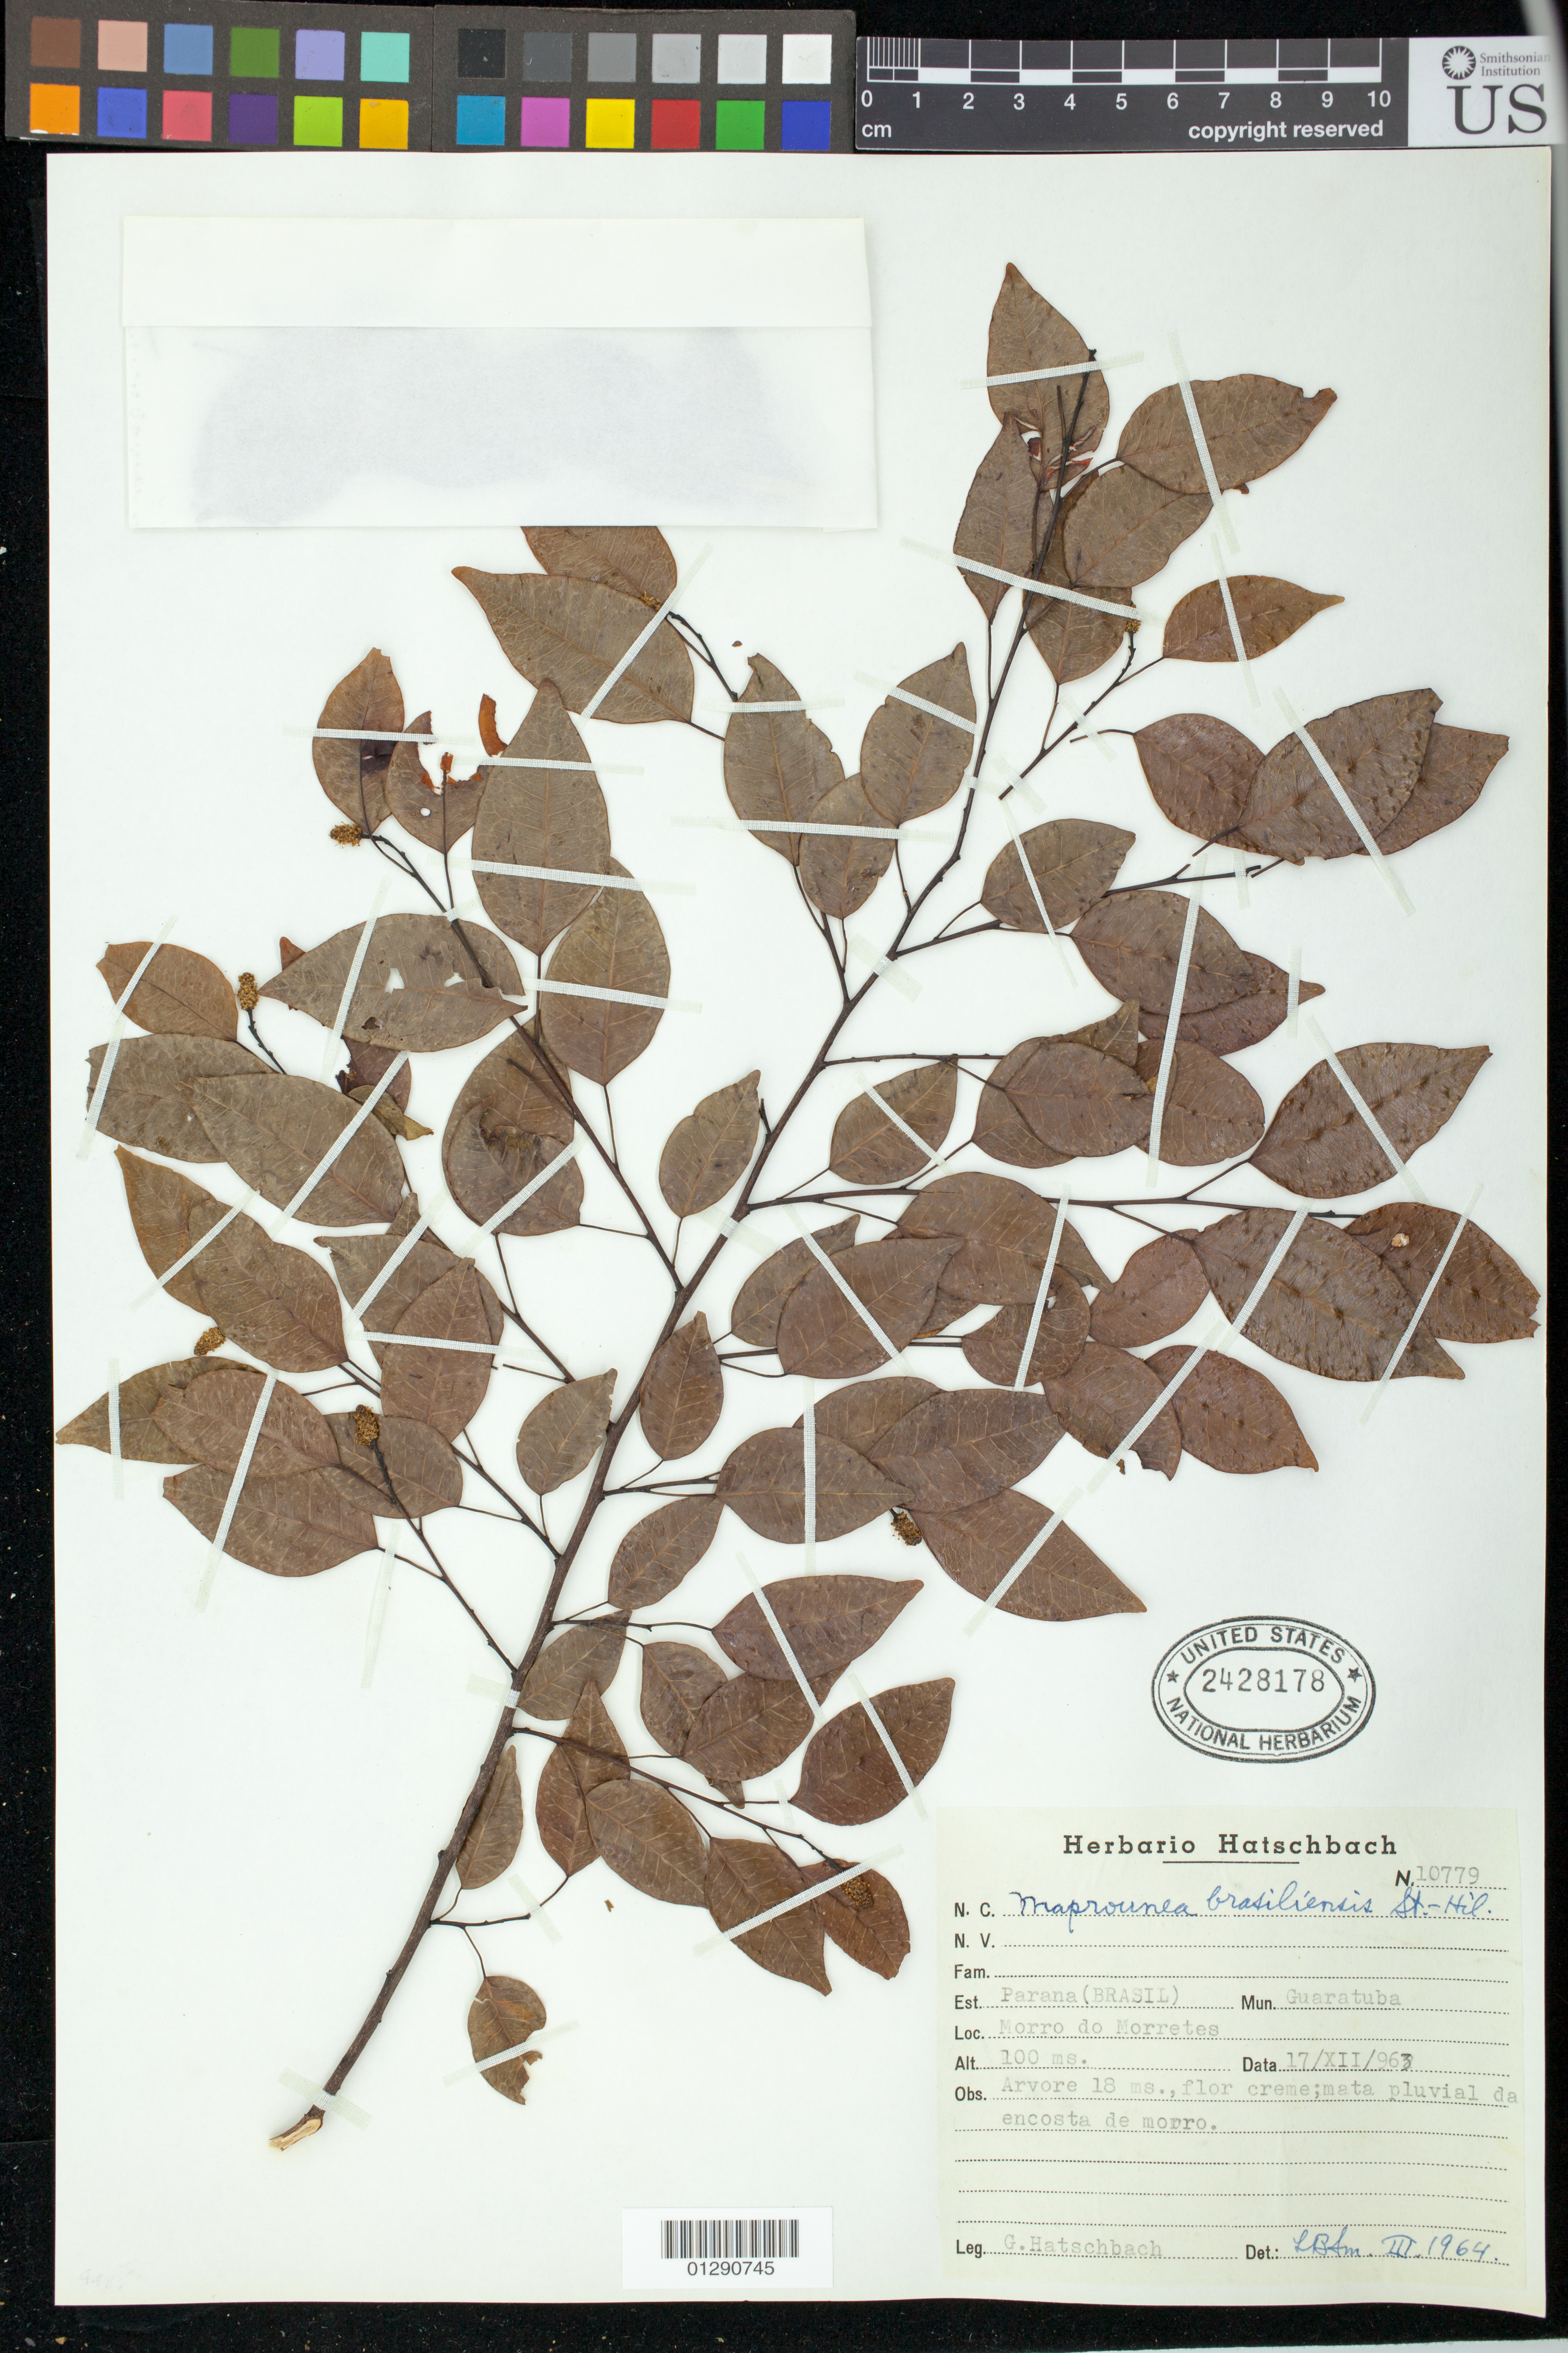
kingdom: Plantae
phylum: Tracheophyta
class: Magnoliopsida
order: Malpighiales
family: Euphorbiaceae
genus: Maprounea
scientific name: Maprounea guianensis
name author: Aubl.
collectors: G. Hatschbach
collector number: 10779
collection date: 1963-12-17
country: Brazil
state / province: Parana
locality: Guaratuba, Morro do Morretes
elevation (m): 100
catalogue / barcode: US 2428178